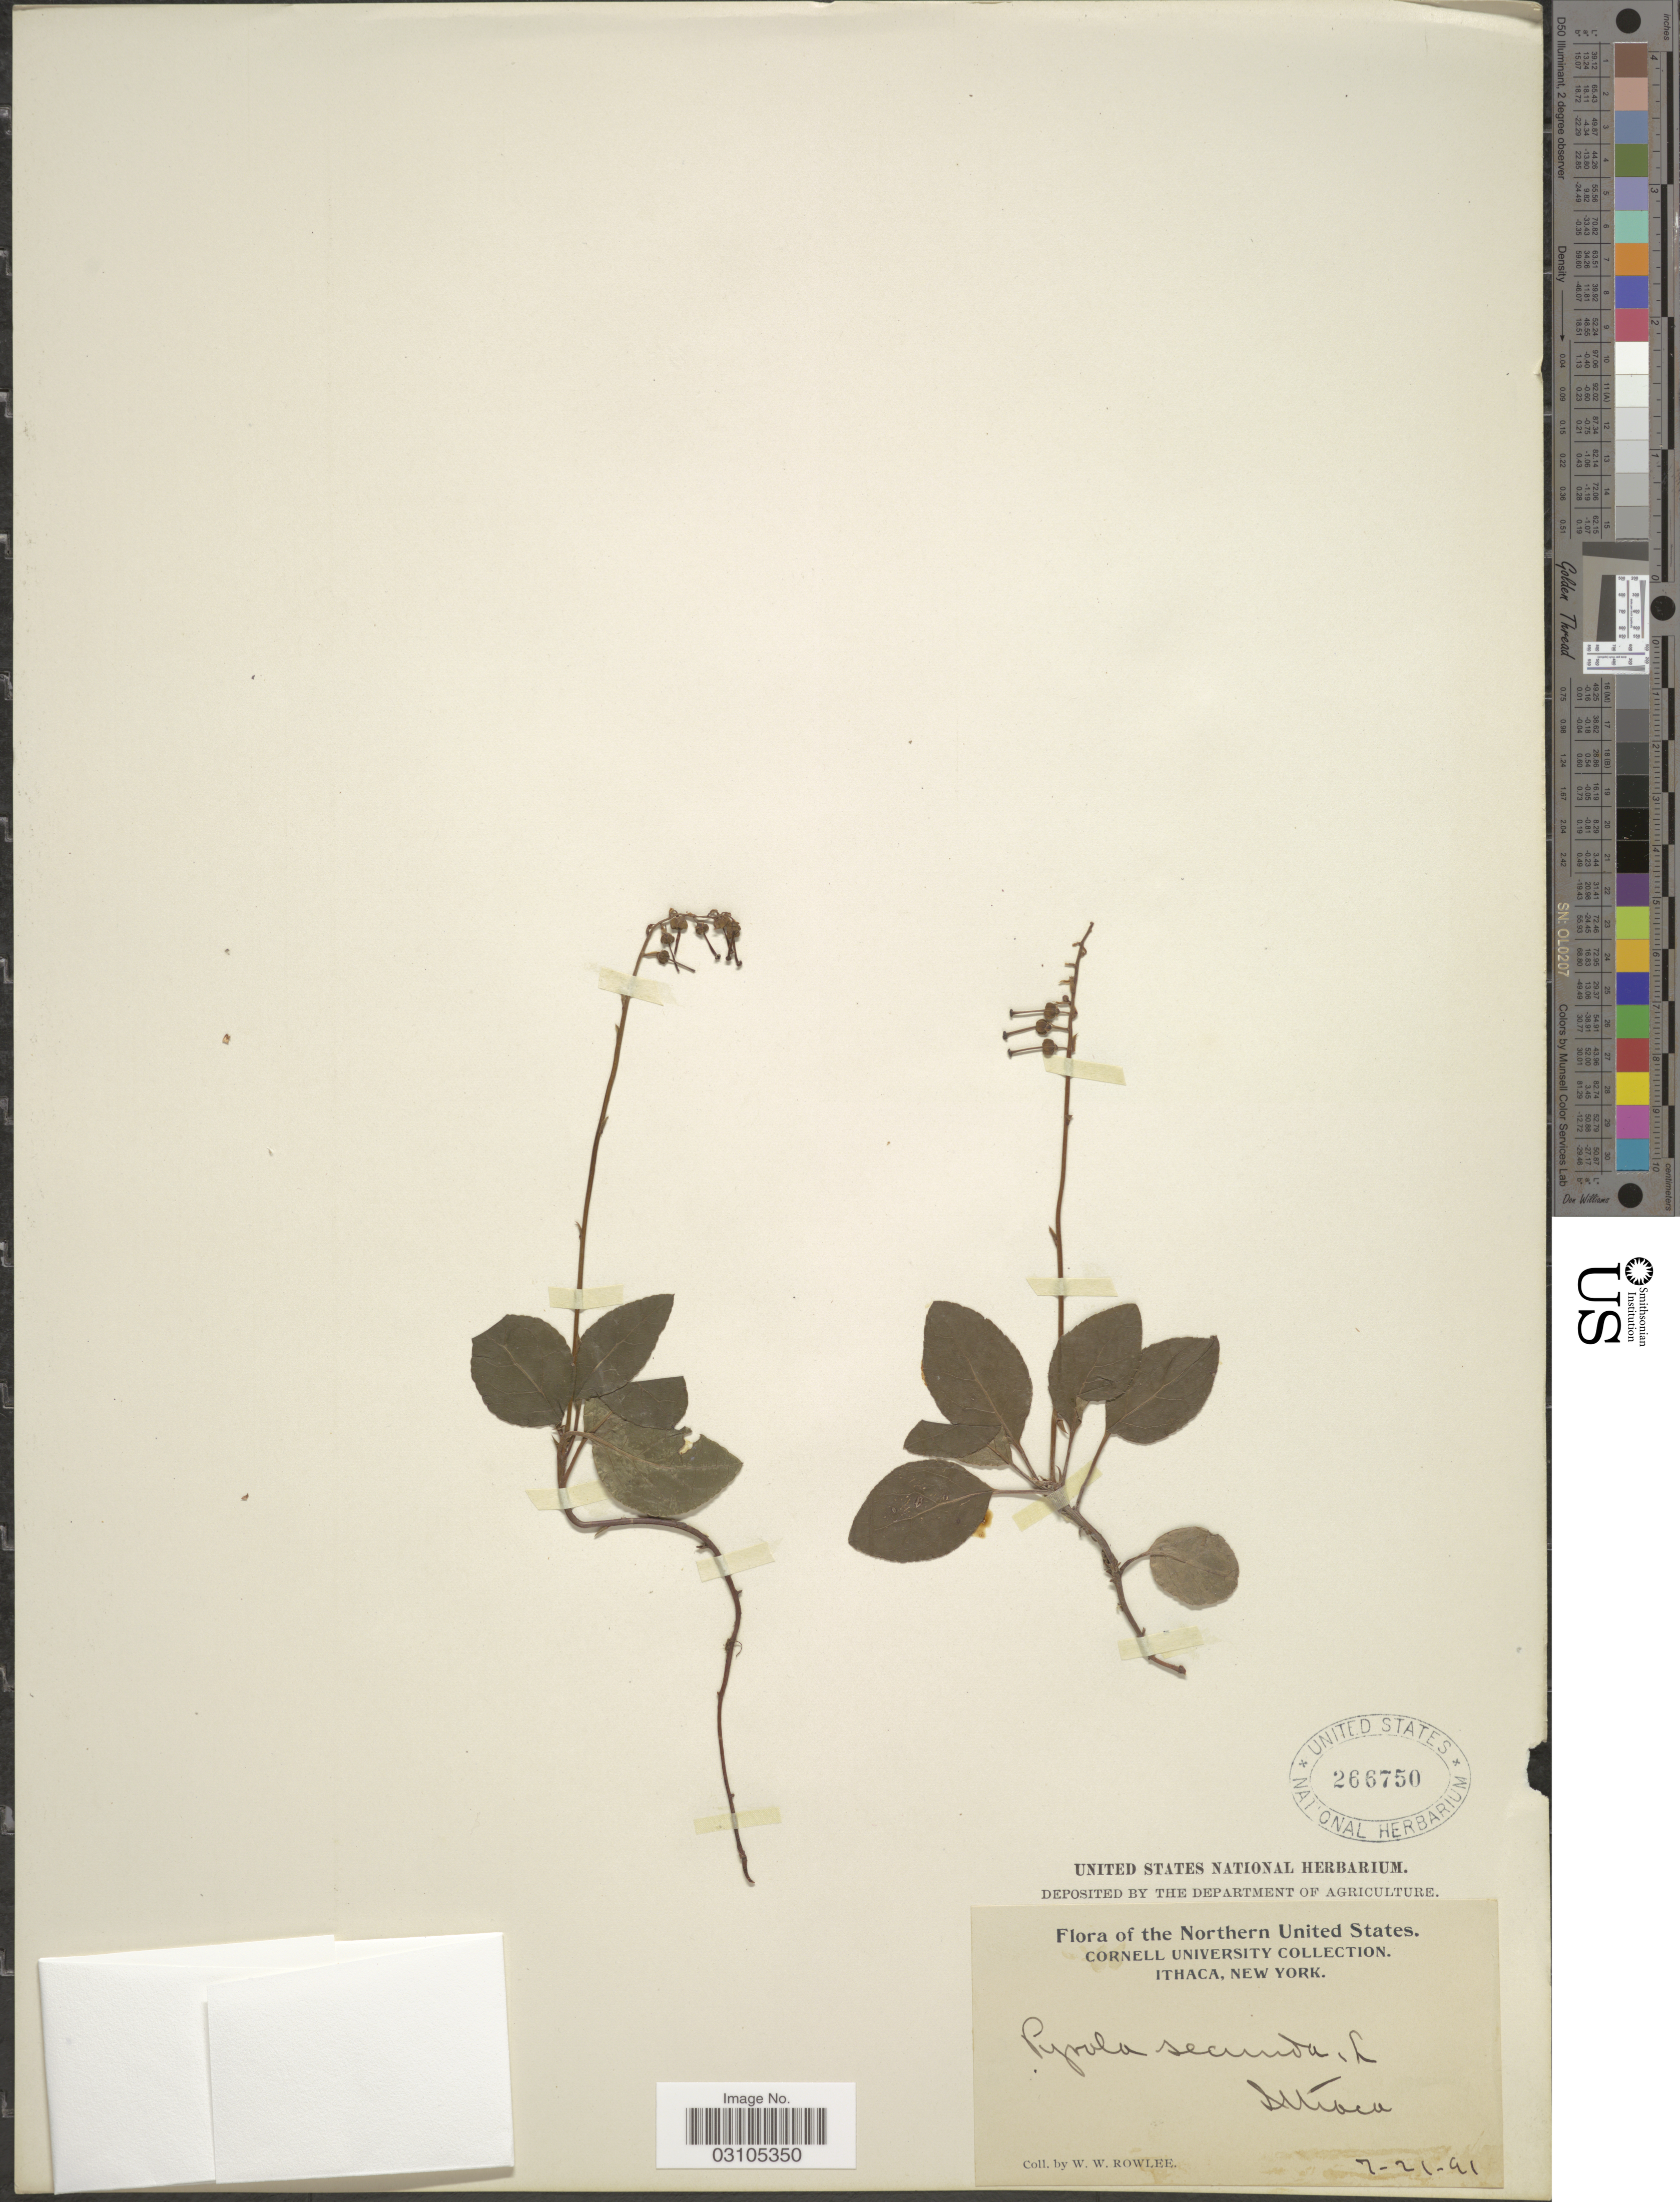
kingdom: Plantae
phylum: Tracheophyta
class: Magnoliopsida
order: Ericales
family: Ericaceae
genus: Orthilia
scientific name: Orthilia secunda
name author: (L.) House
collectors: W. W. Rowlee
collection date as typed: Transcribed d/m/y: 21/7/91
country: United States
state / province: New York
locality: Northern United States. Ithaca.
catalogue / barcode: US 266750